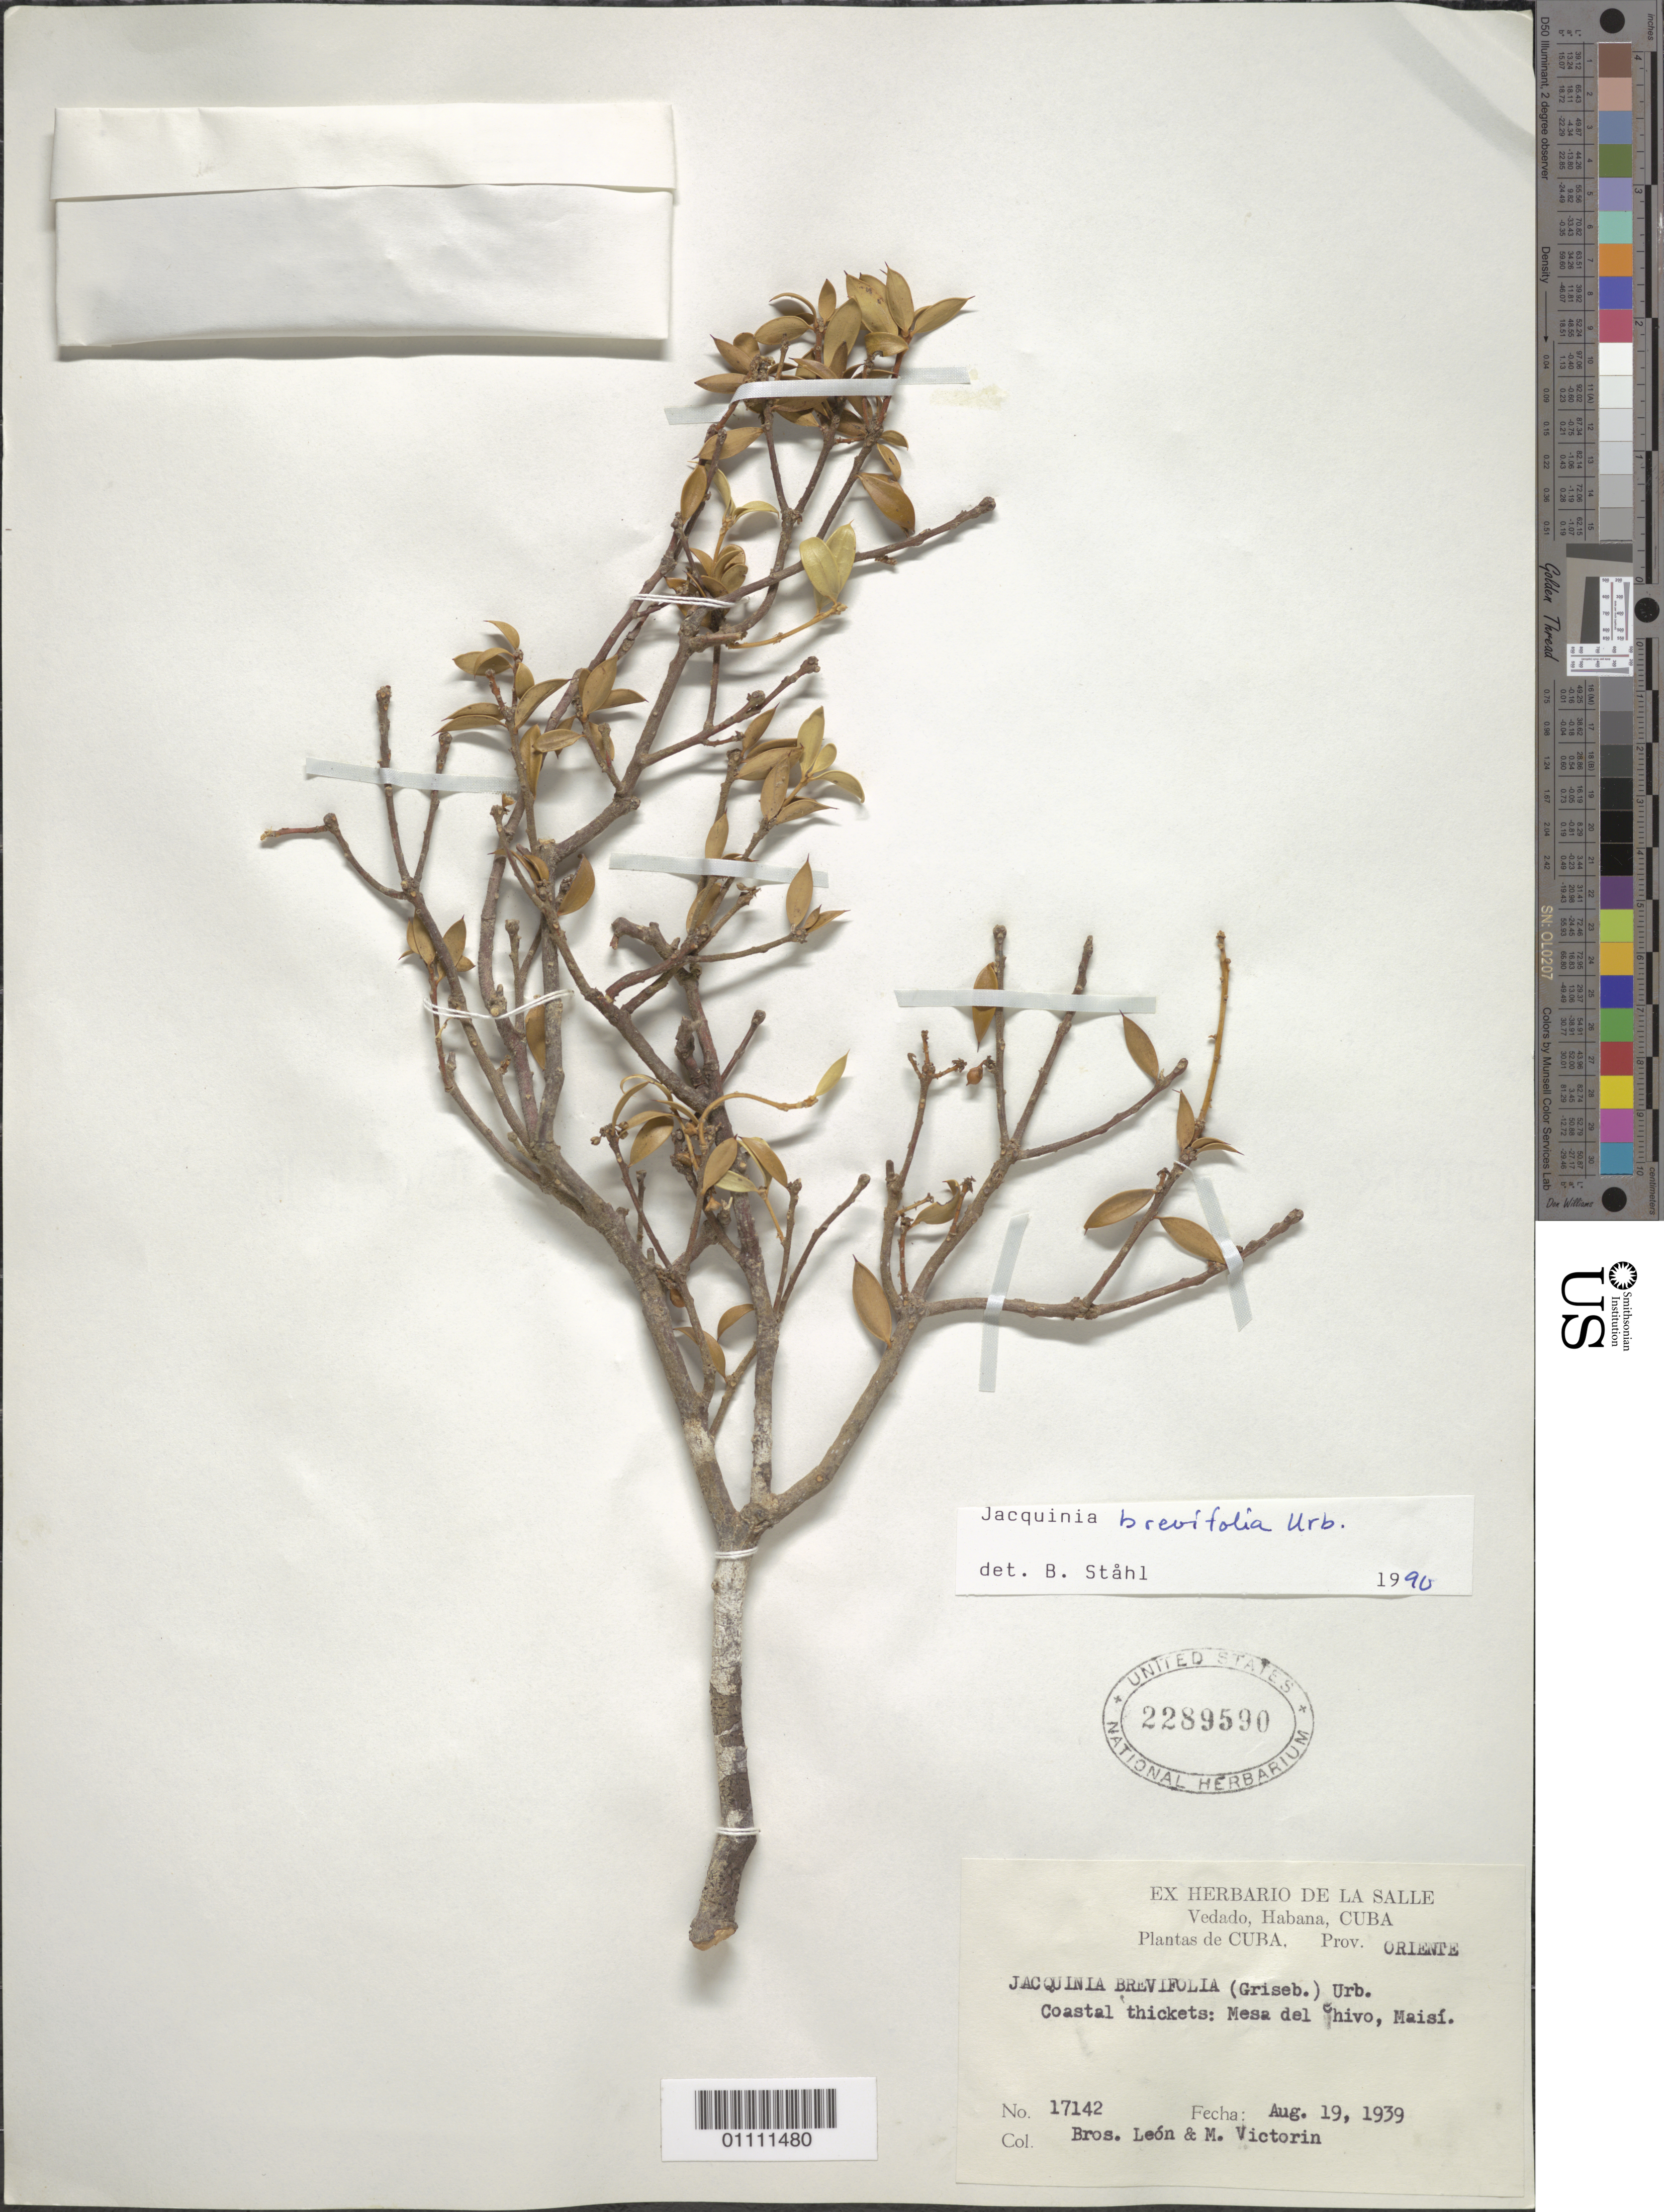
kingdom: Plantae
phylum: Tracheophyta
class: Magnoliopsida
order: Ericales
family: Primulaceae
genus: Jacquinia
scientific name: Jacquinia brevifolia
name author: Urb.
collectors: Bro. León & F. Victorin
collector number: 17142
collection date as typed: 19 Aug 1939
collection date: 1939-08-19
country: Cuba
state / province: Oriente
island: Cuba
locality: Coastal thickets: Mesa del Chivo, Maisi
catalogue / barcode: US 2289590